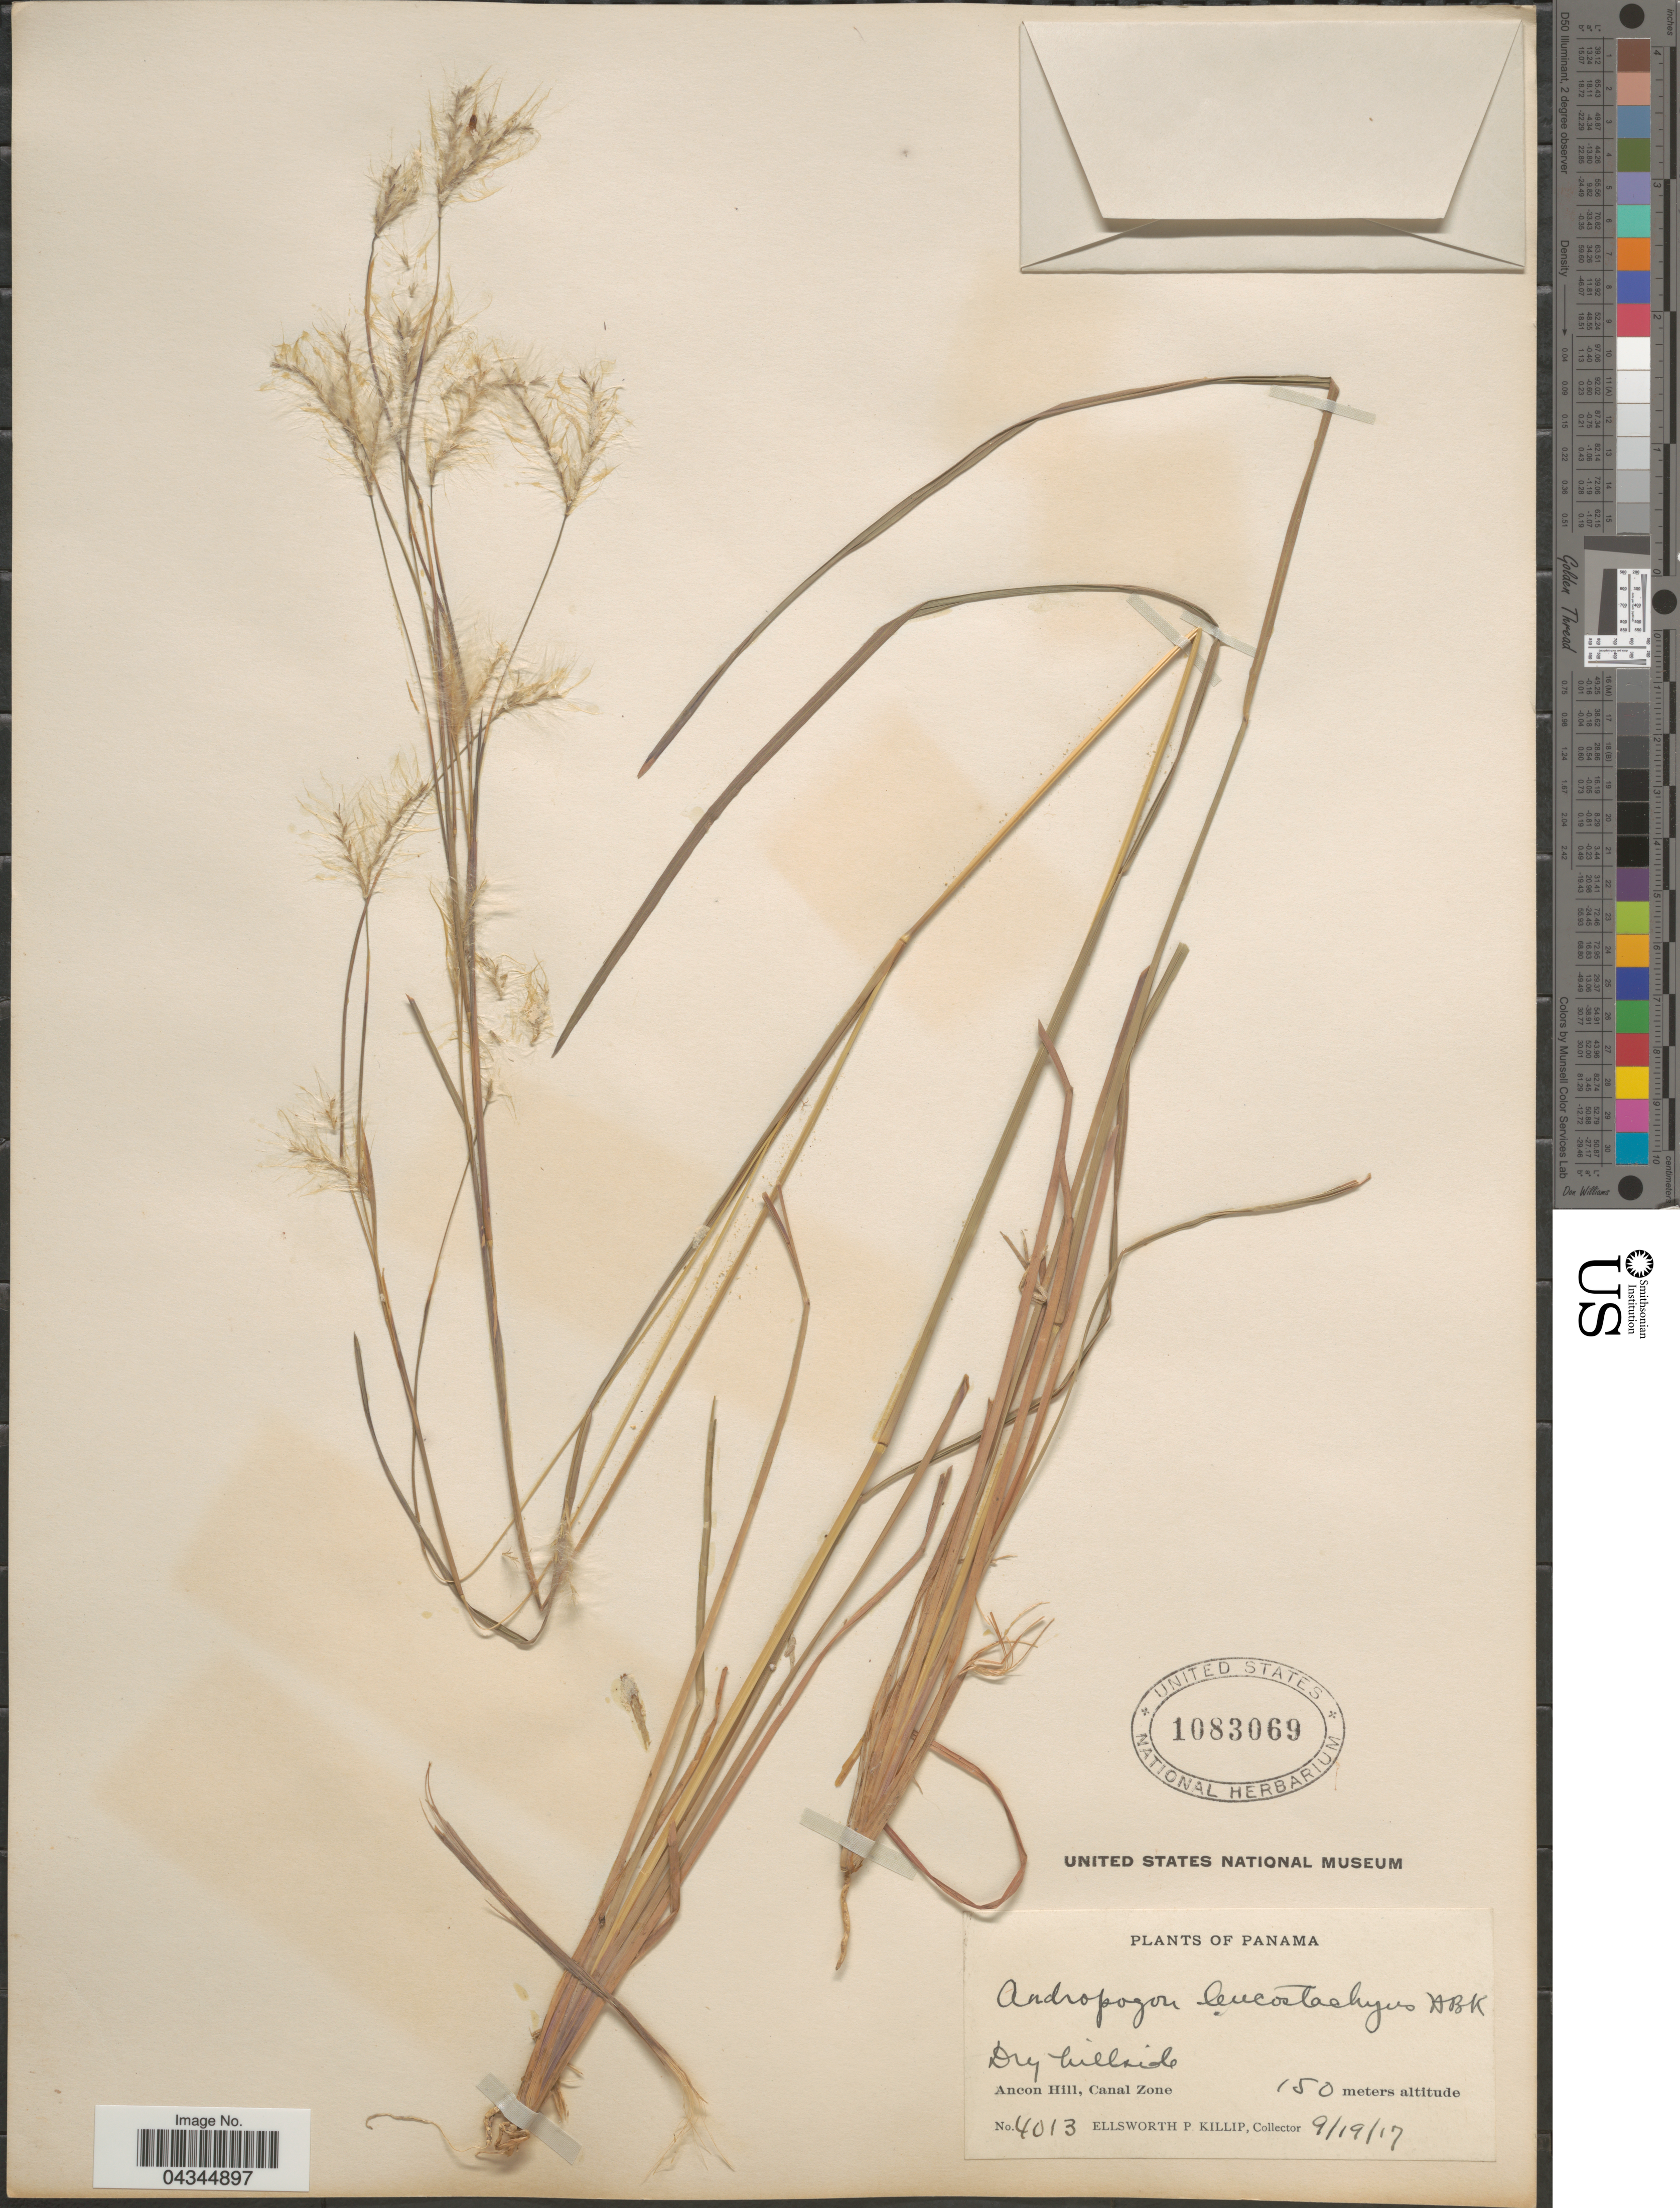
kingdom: Plantae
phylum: Tracheophyta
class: Liliopsida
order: Poales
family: Poaceae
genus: Andropogon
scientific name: Andropogon leucostachyus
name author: Kunth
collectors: E. P. Killip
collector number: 4013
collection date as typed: Transcribed d/m/y: 19/9/17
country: Panama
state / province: Colón / Panamá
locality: Ancon Hill, Canal Zone.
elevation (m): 150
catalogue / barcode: US 1083069